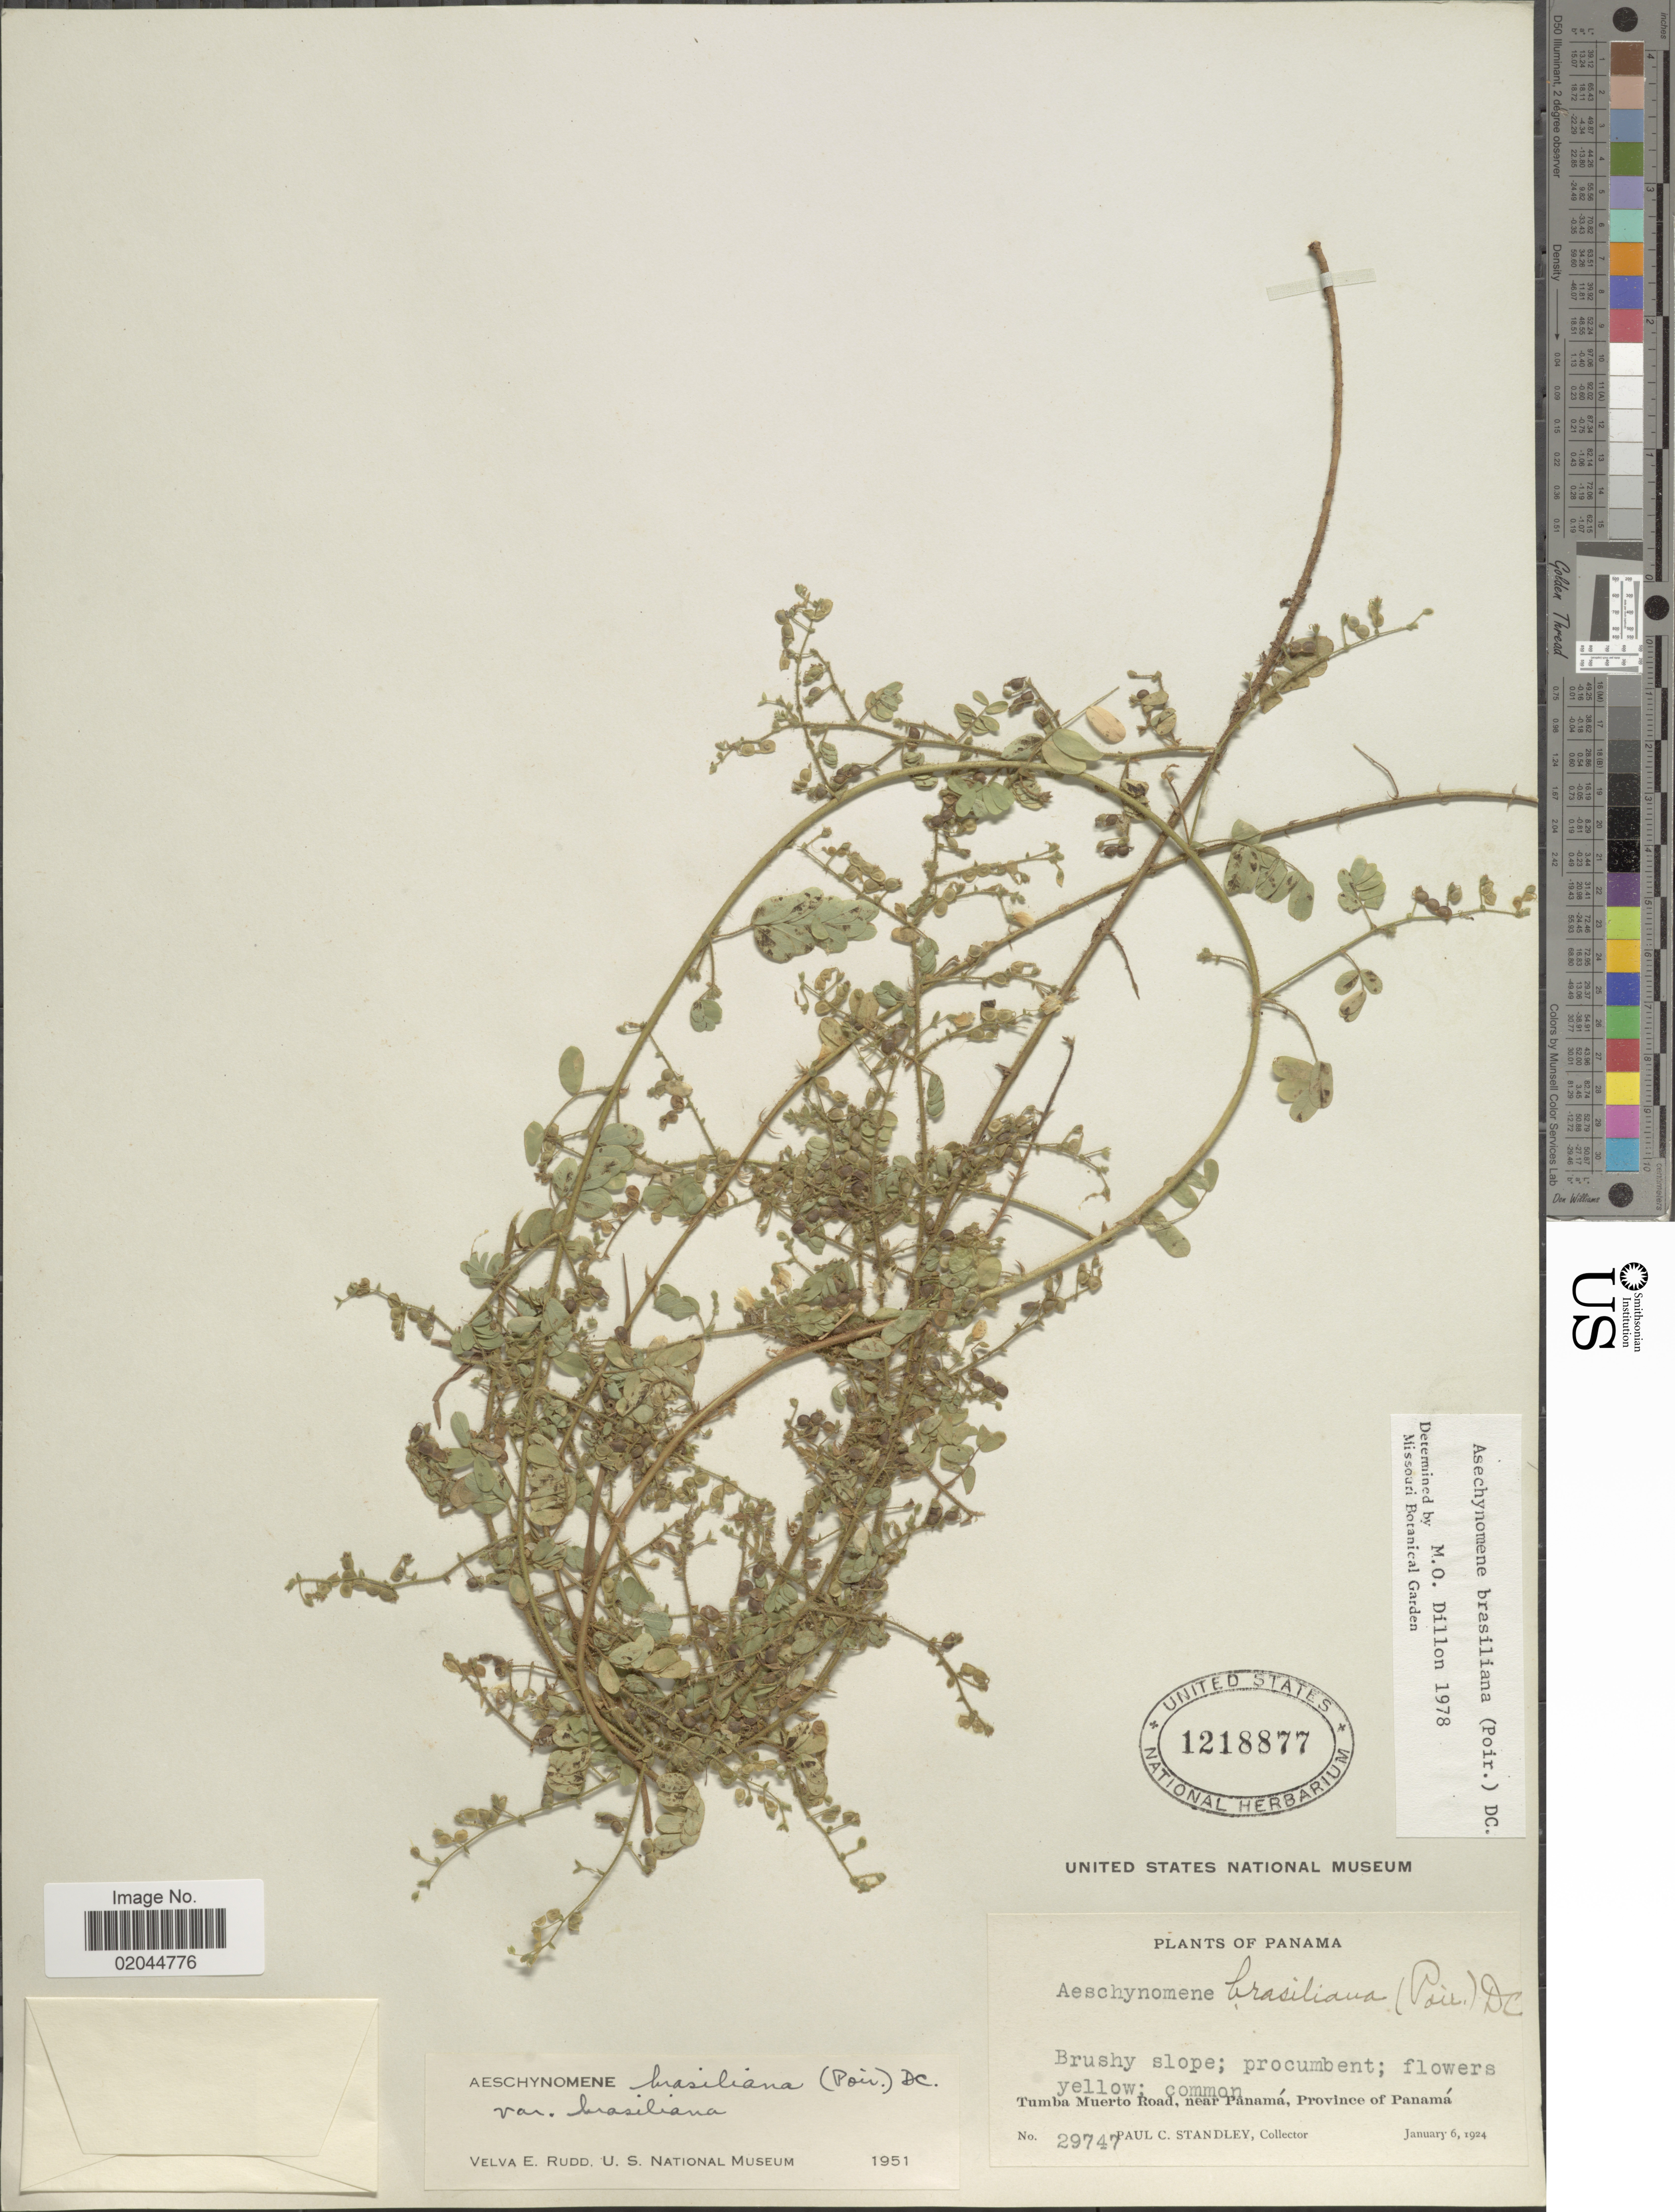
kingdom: Plantae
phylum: Tracheophyta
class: Magnoliopsida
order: Fabales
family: Fabaceae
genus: Aeschynomene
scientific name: Aeschynomene brasiliana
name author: (Poir.) DC.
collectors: P. C. Standley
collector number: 29747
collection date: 1924-01-06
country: Panama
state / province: Panamá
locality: Tumba Muerto Road, near Panama, Province of Panama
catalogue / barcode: US 1218877